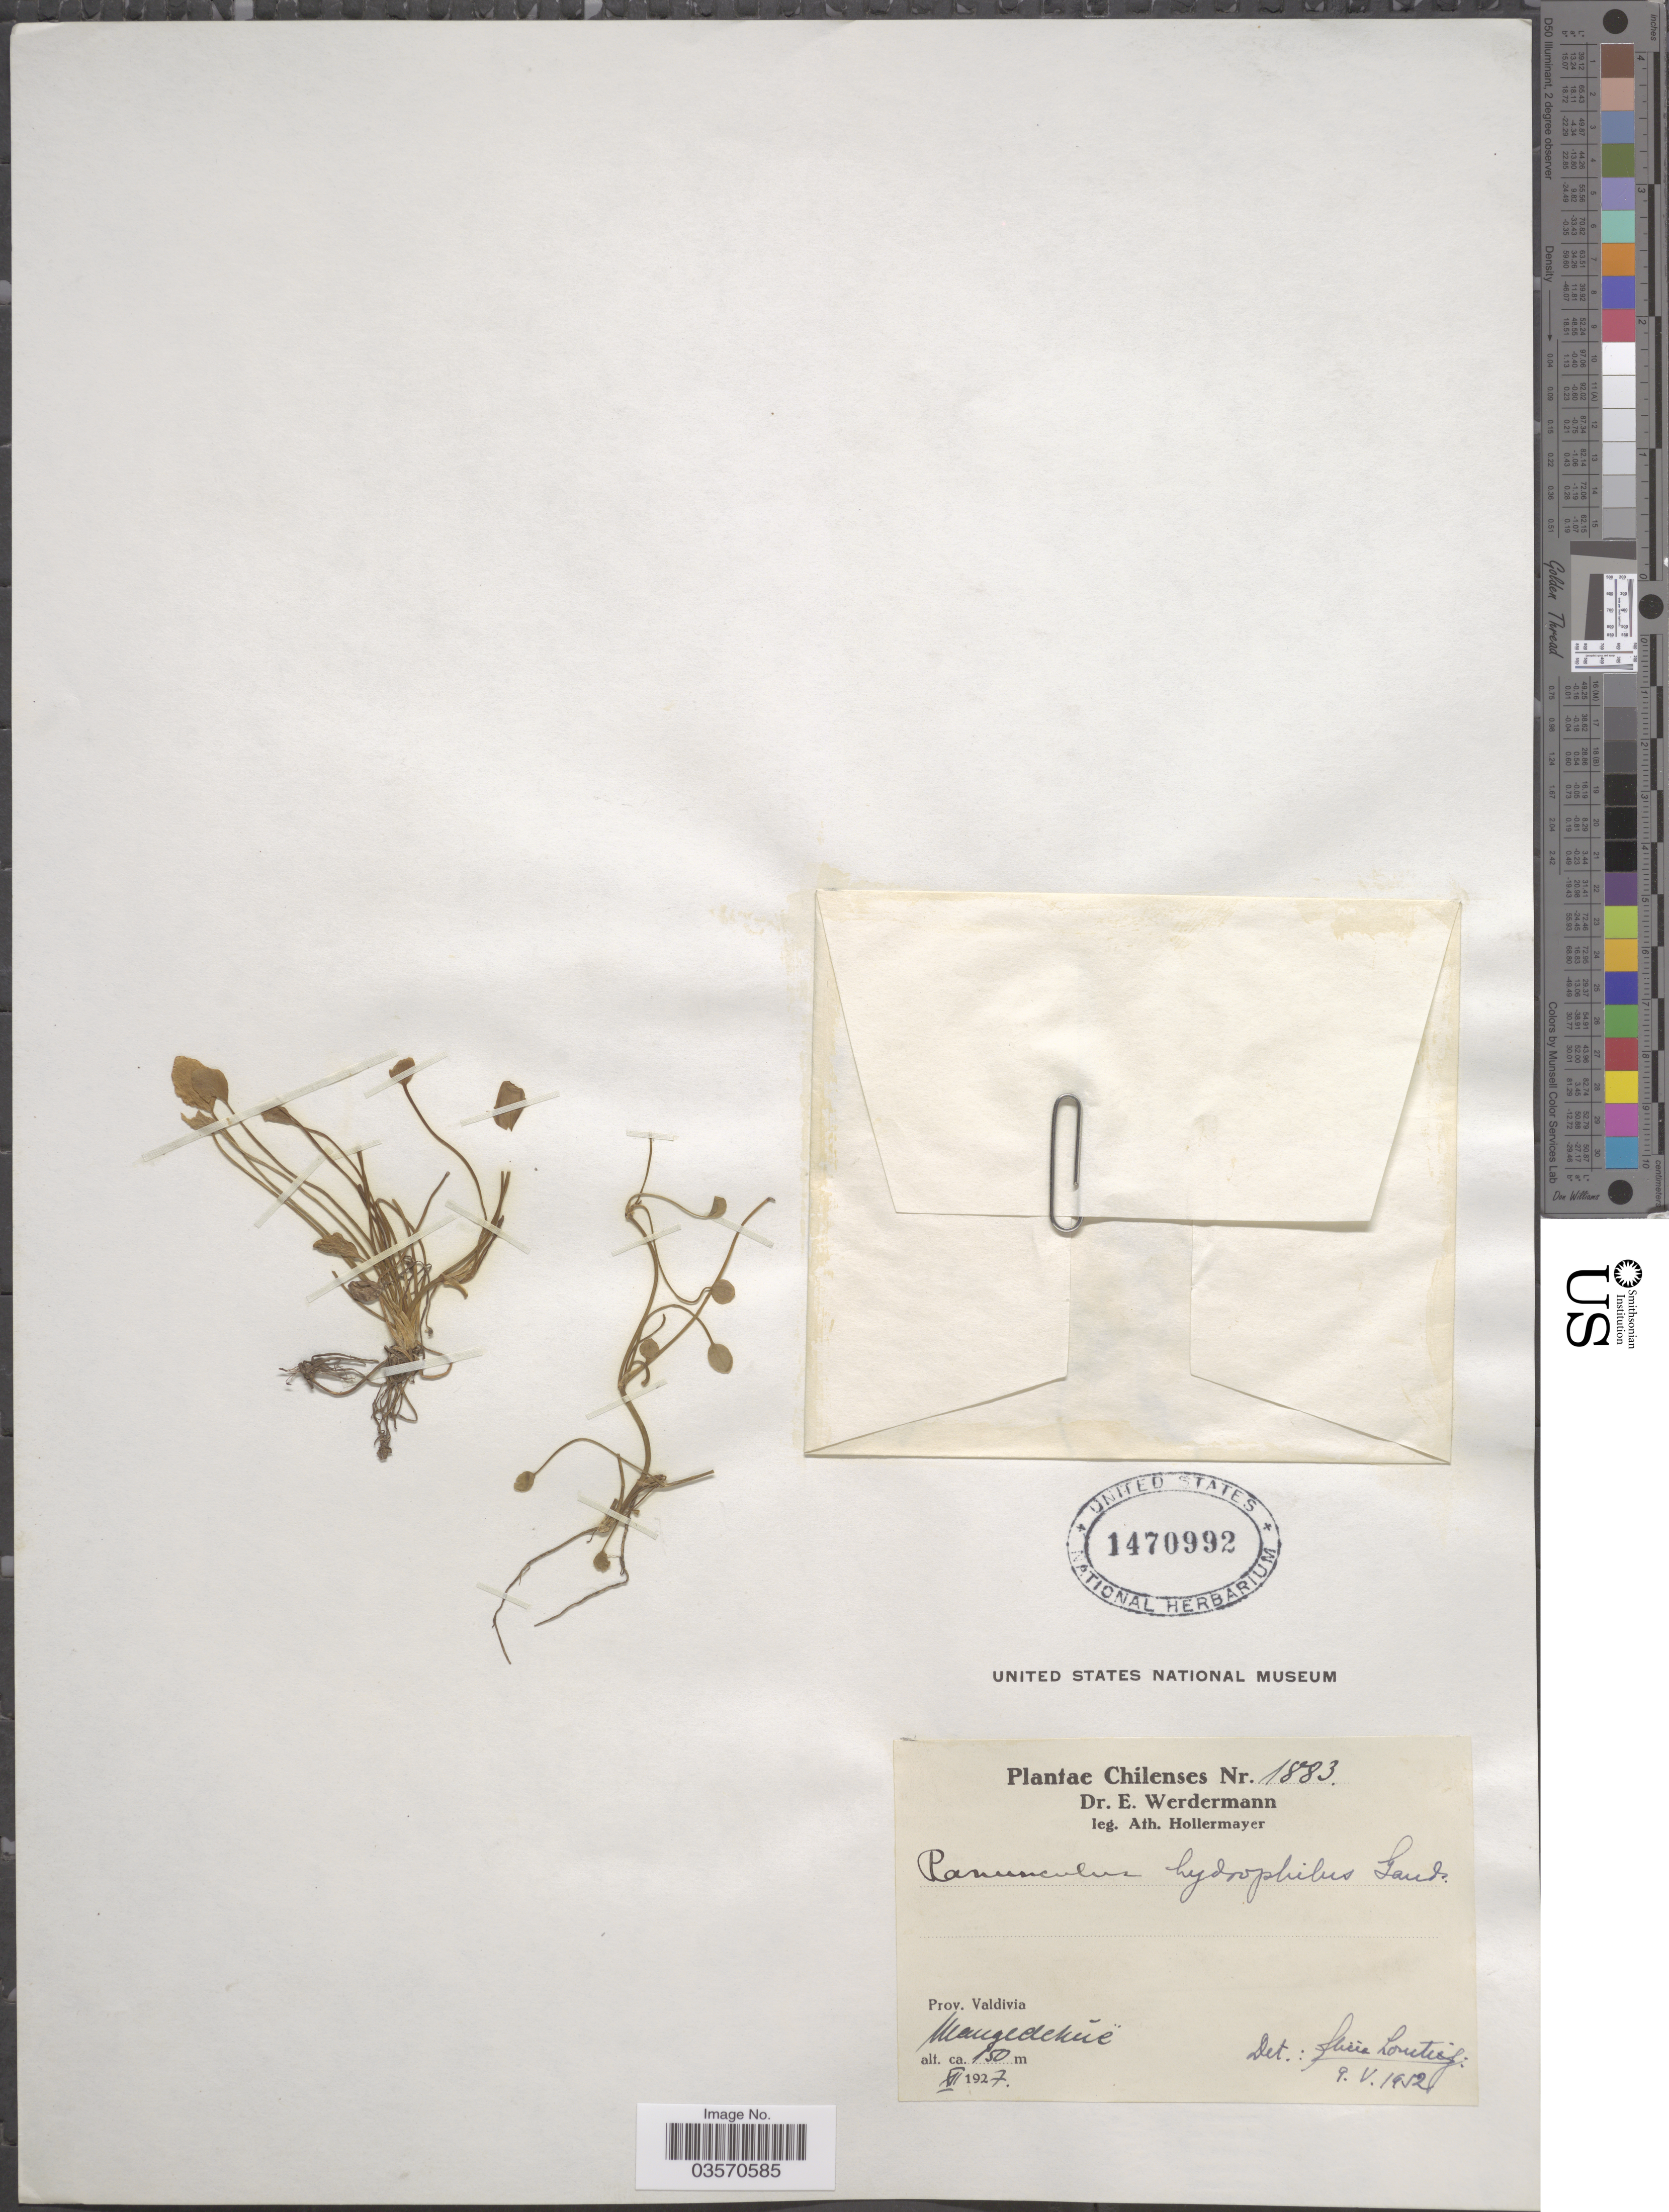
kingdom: Plantae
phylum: Tracheophyta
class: Magnoliopsida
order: Ranunculales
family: Ranunculaceae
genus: Ranunculus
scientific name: Ranunculus hydrophilus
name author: Bunge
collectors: A. Hollermayer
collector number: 1883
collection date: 1927-12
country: Chile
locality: Prov. Valdivia. Mangedehue.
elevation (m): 150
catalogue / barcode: US 1470992